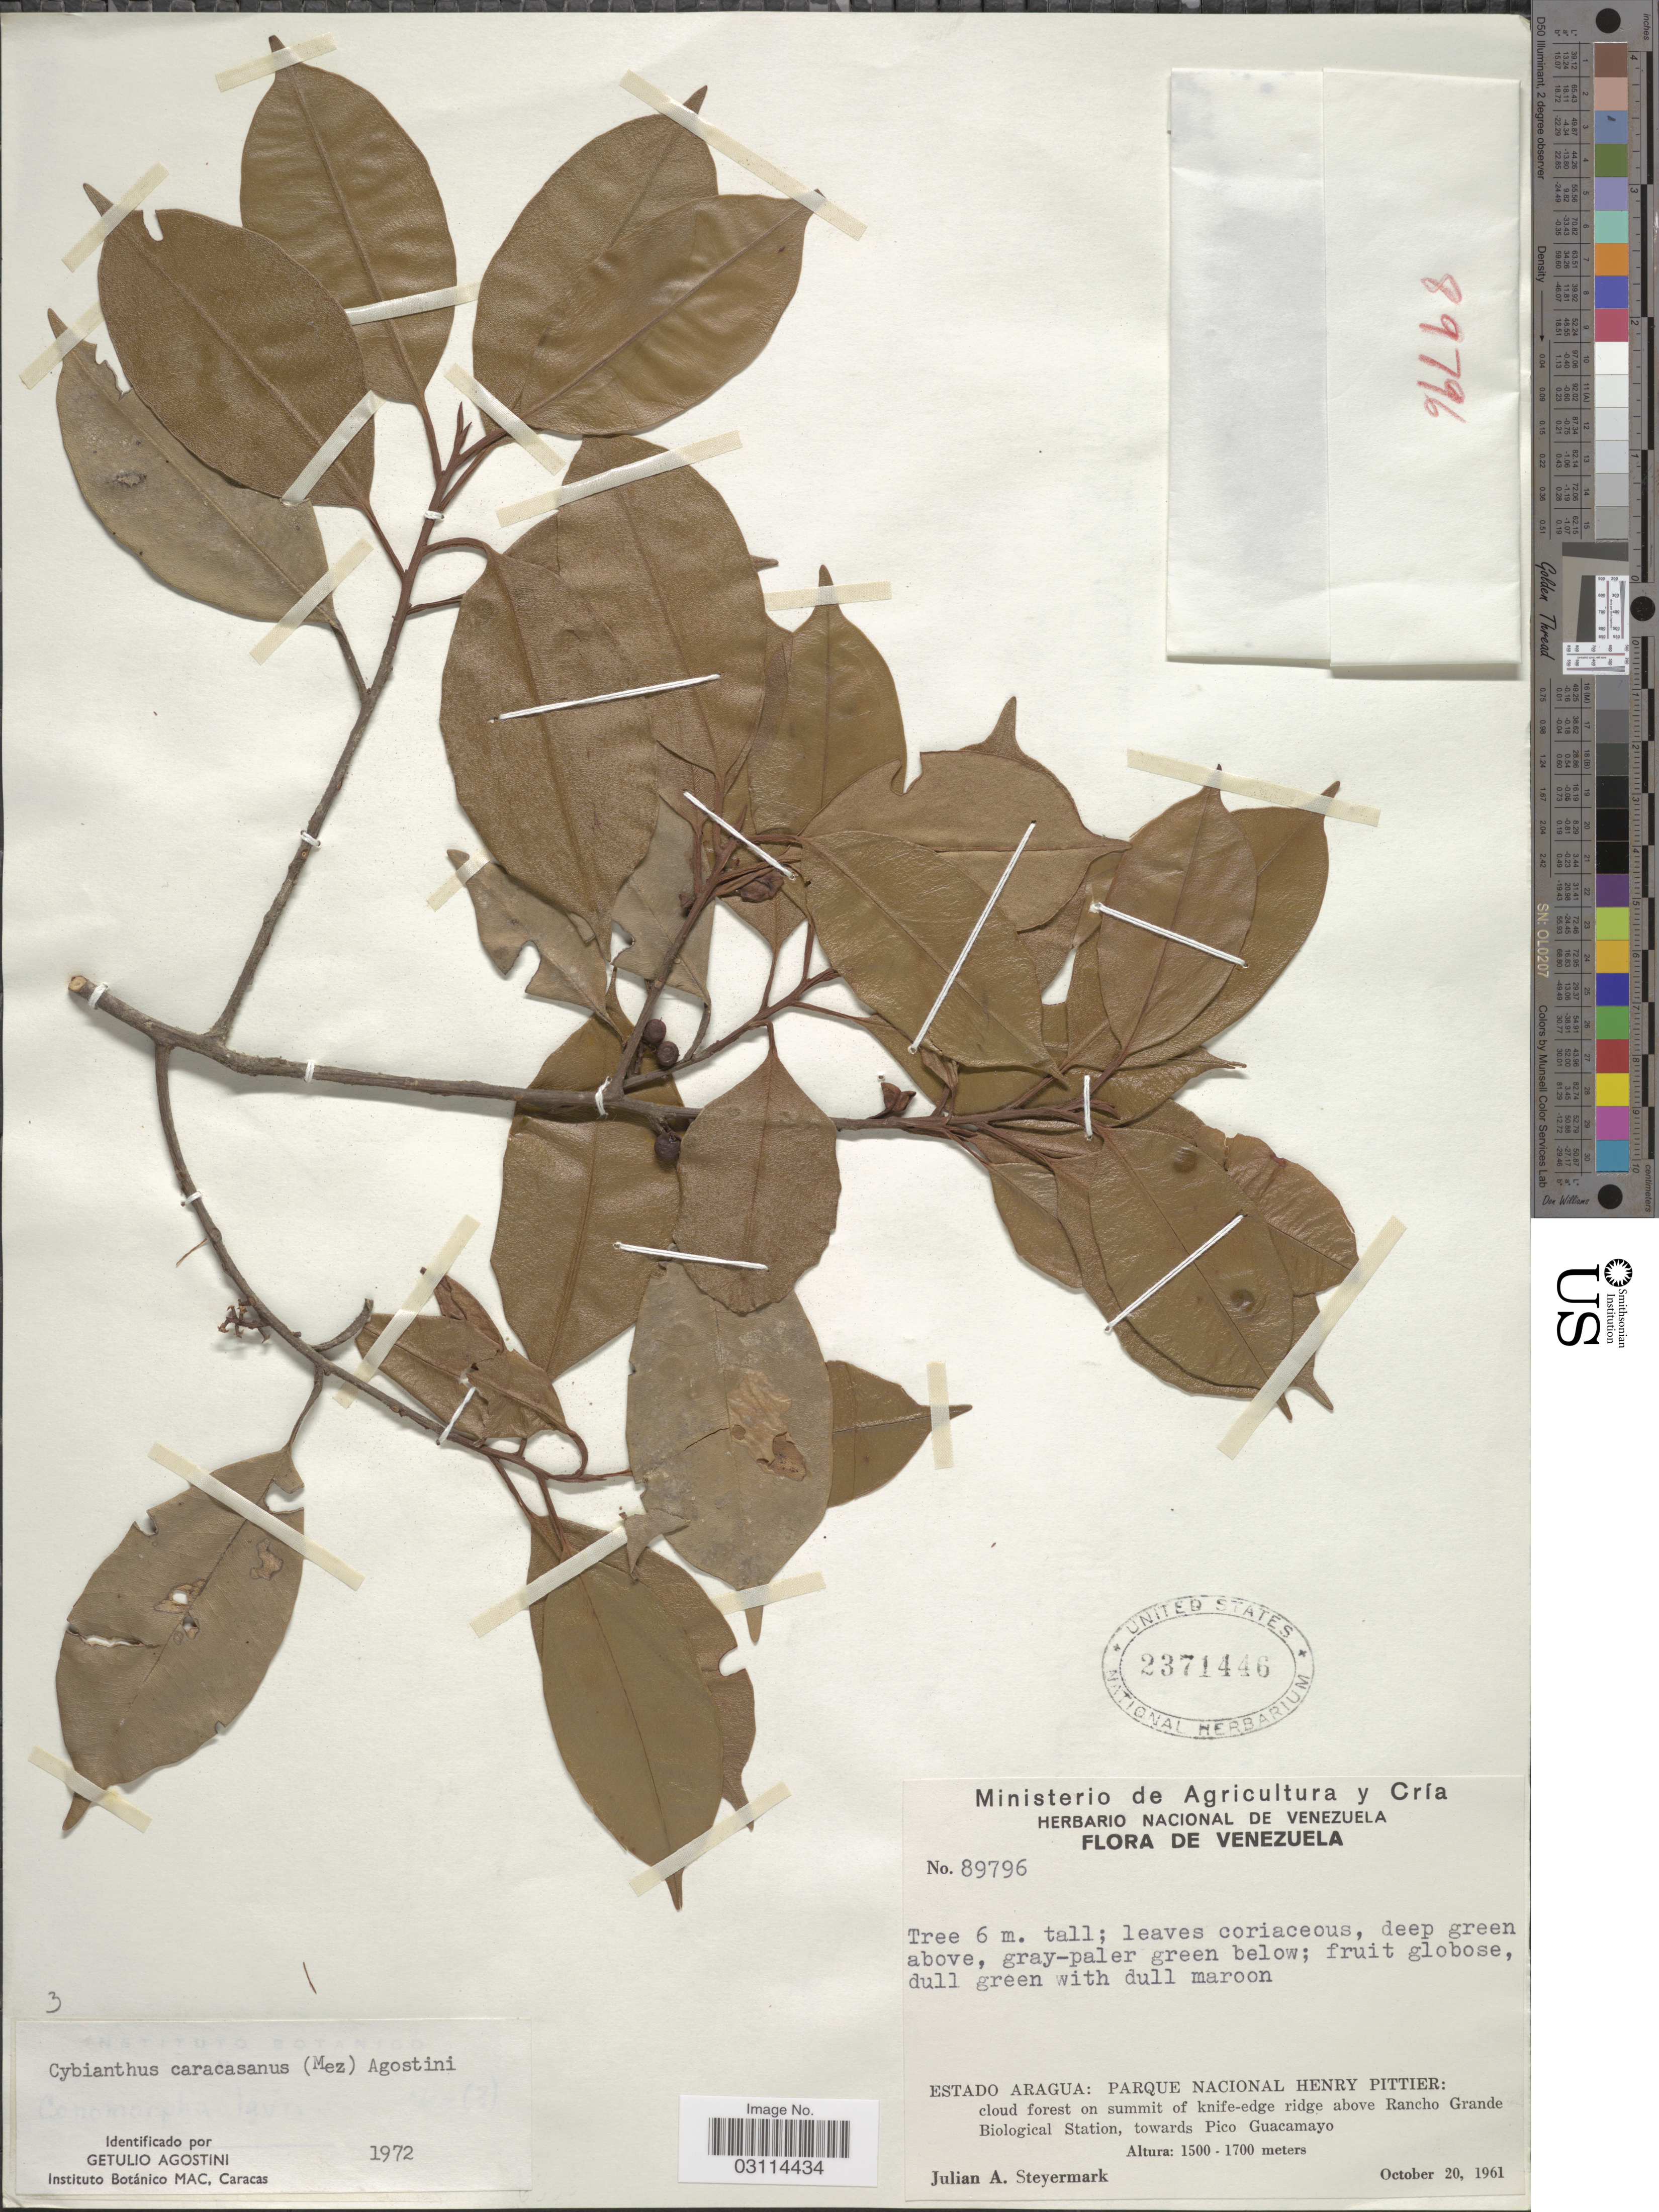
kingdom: Plantae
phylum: Tracheophyta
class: Magnoliopsida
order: Ericales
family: Primulaceae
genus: Cybianthus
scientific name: Cybianthus caracasanus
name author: (Mez) G. Agostini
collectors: J. Steyermark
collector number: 89796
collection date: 1961-10-20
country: Venezuela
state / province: Aragua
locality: Parque Nacioal Henry Pittier: cloud forest on summit of knife-edge ridge above Rancho Grande Biological Station, towards Pico Guacamayo.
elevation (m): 1500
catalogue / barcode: US 2371446